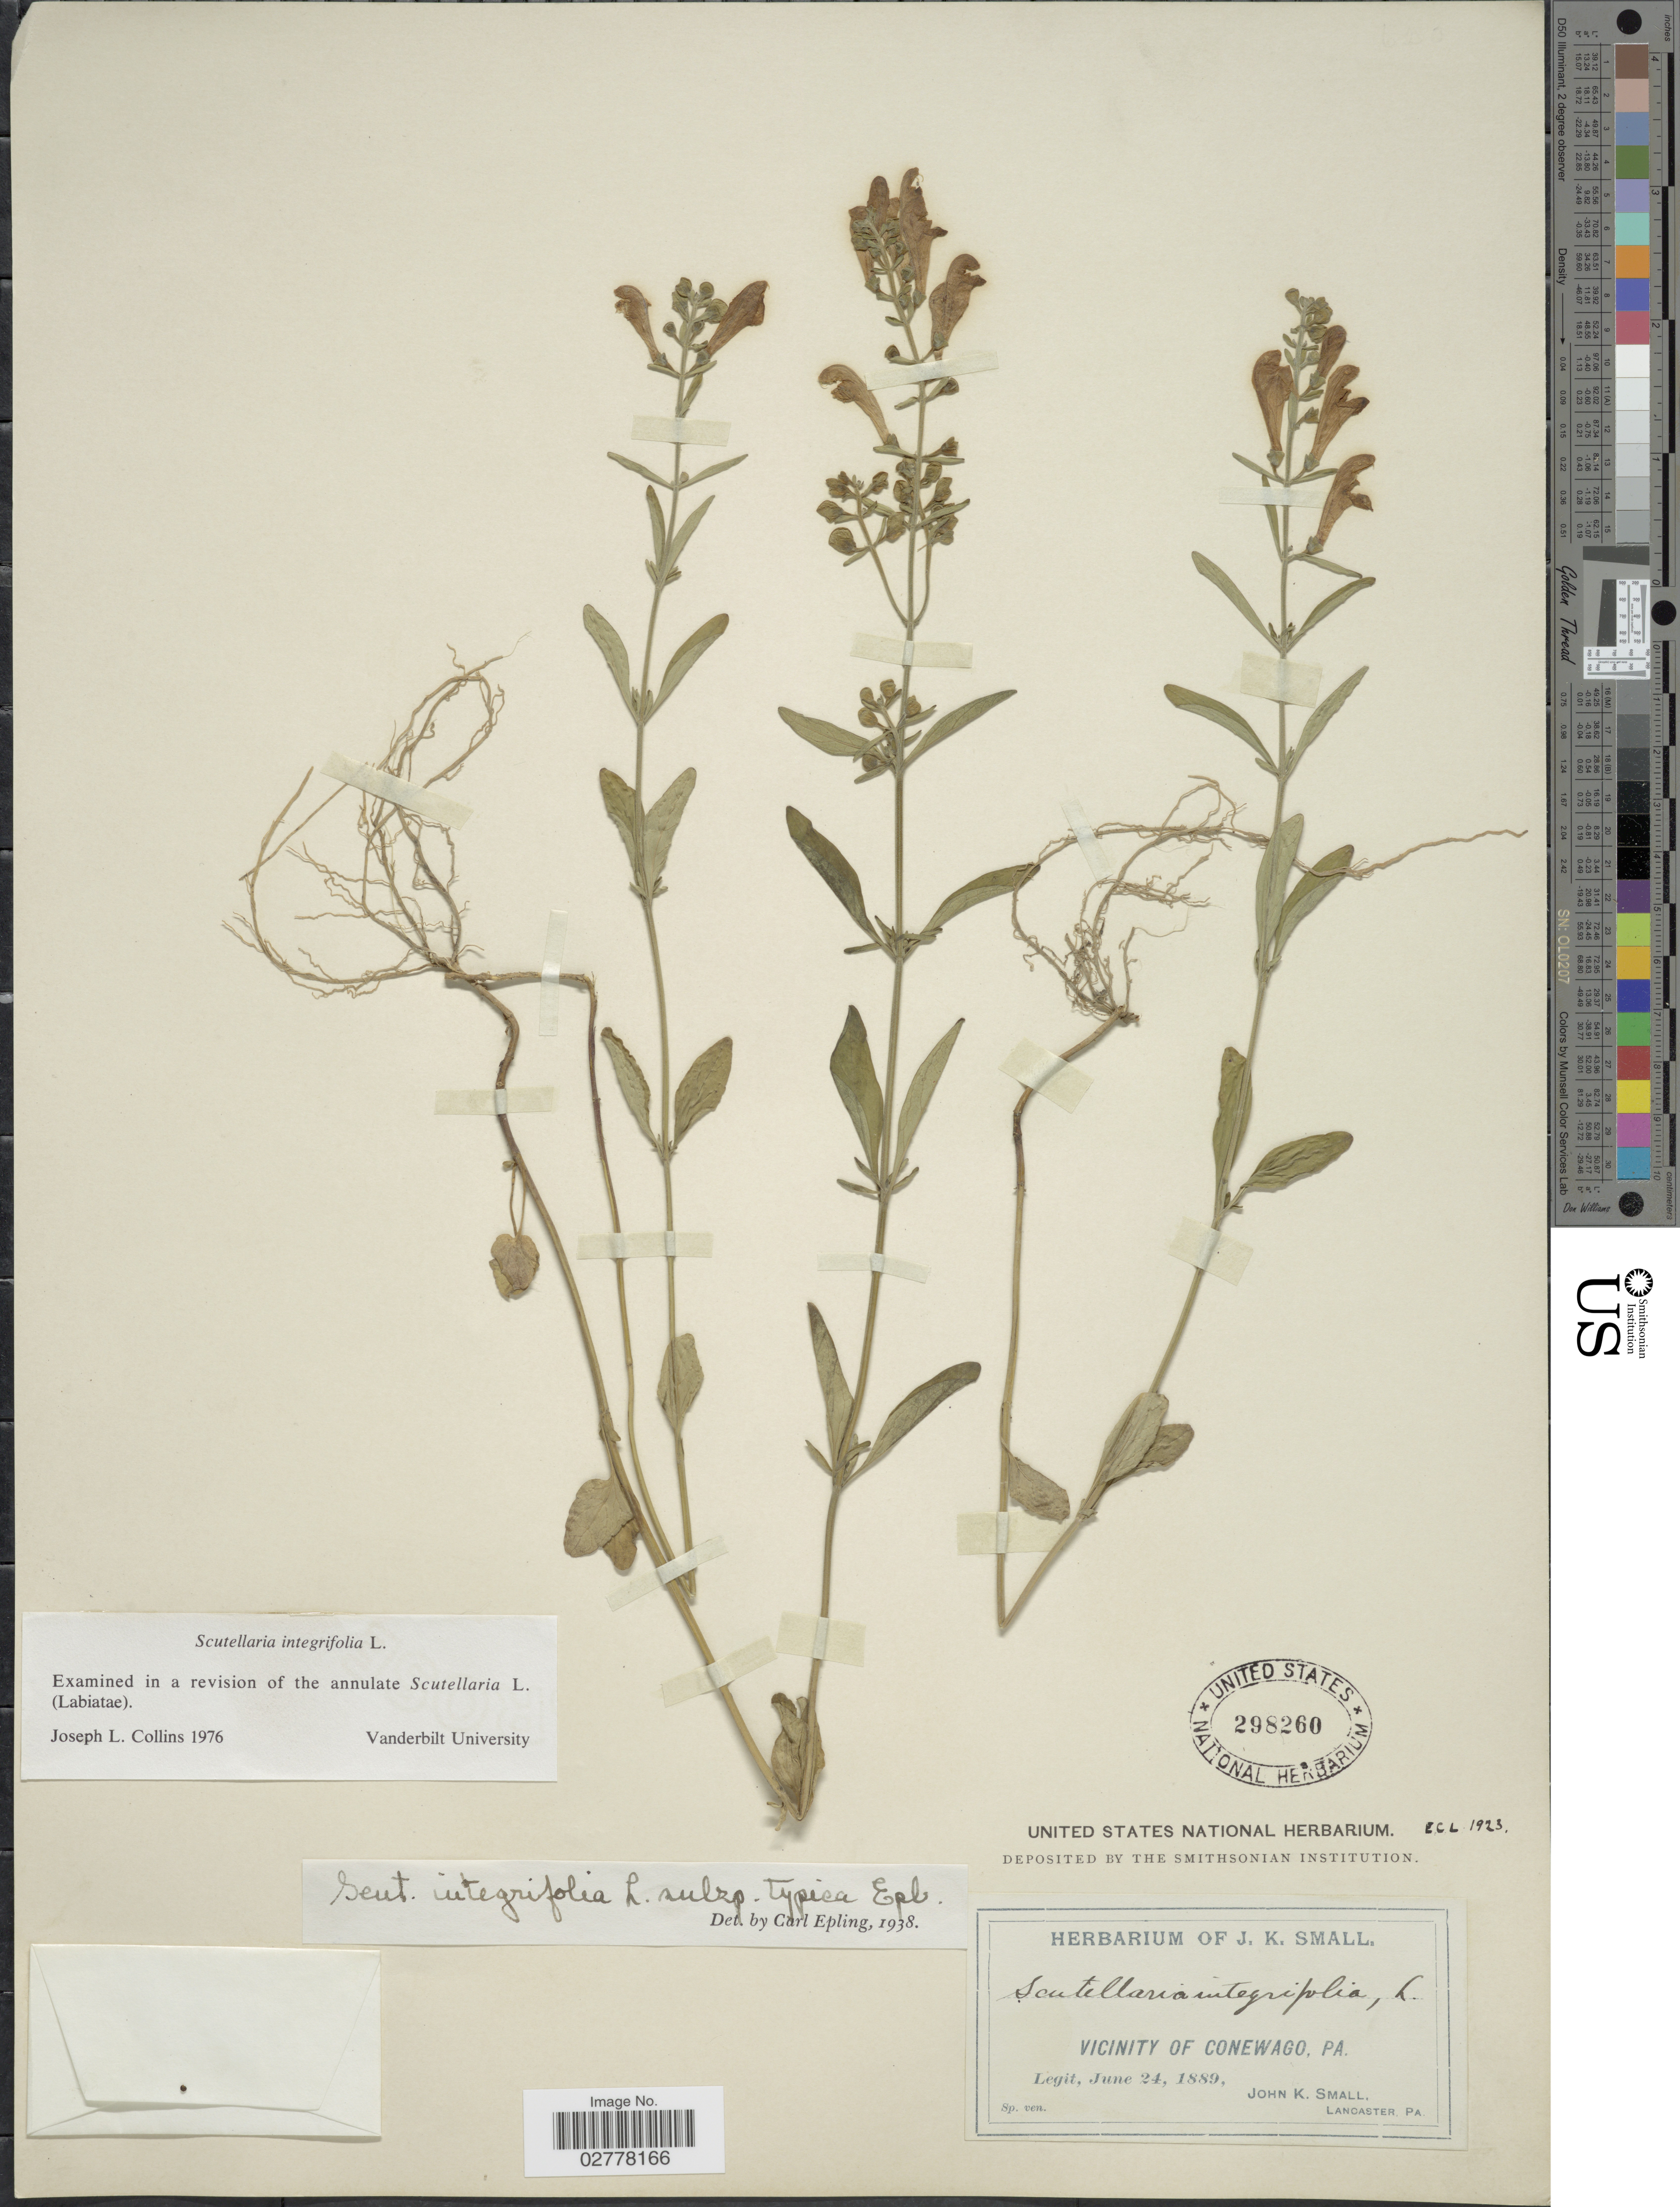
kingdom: Plantae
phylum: Tracheophyta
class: Magnoliopsida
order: Lamiales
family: Lamiaceae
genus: Scutellaria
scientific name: Scutellaria integrifolia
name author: L.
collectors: J. K. Small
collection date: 1889-06-24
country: United States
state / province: Pennsylvania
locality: Vicinity of Conewago.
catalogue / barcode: US 298260